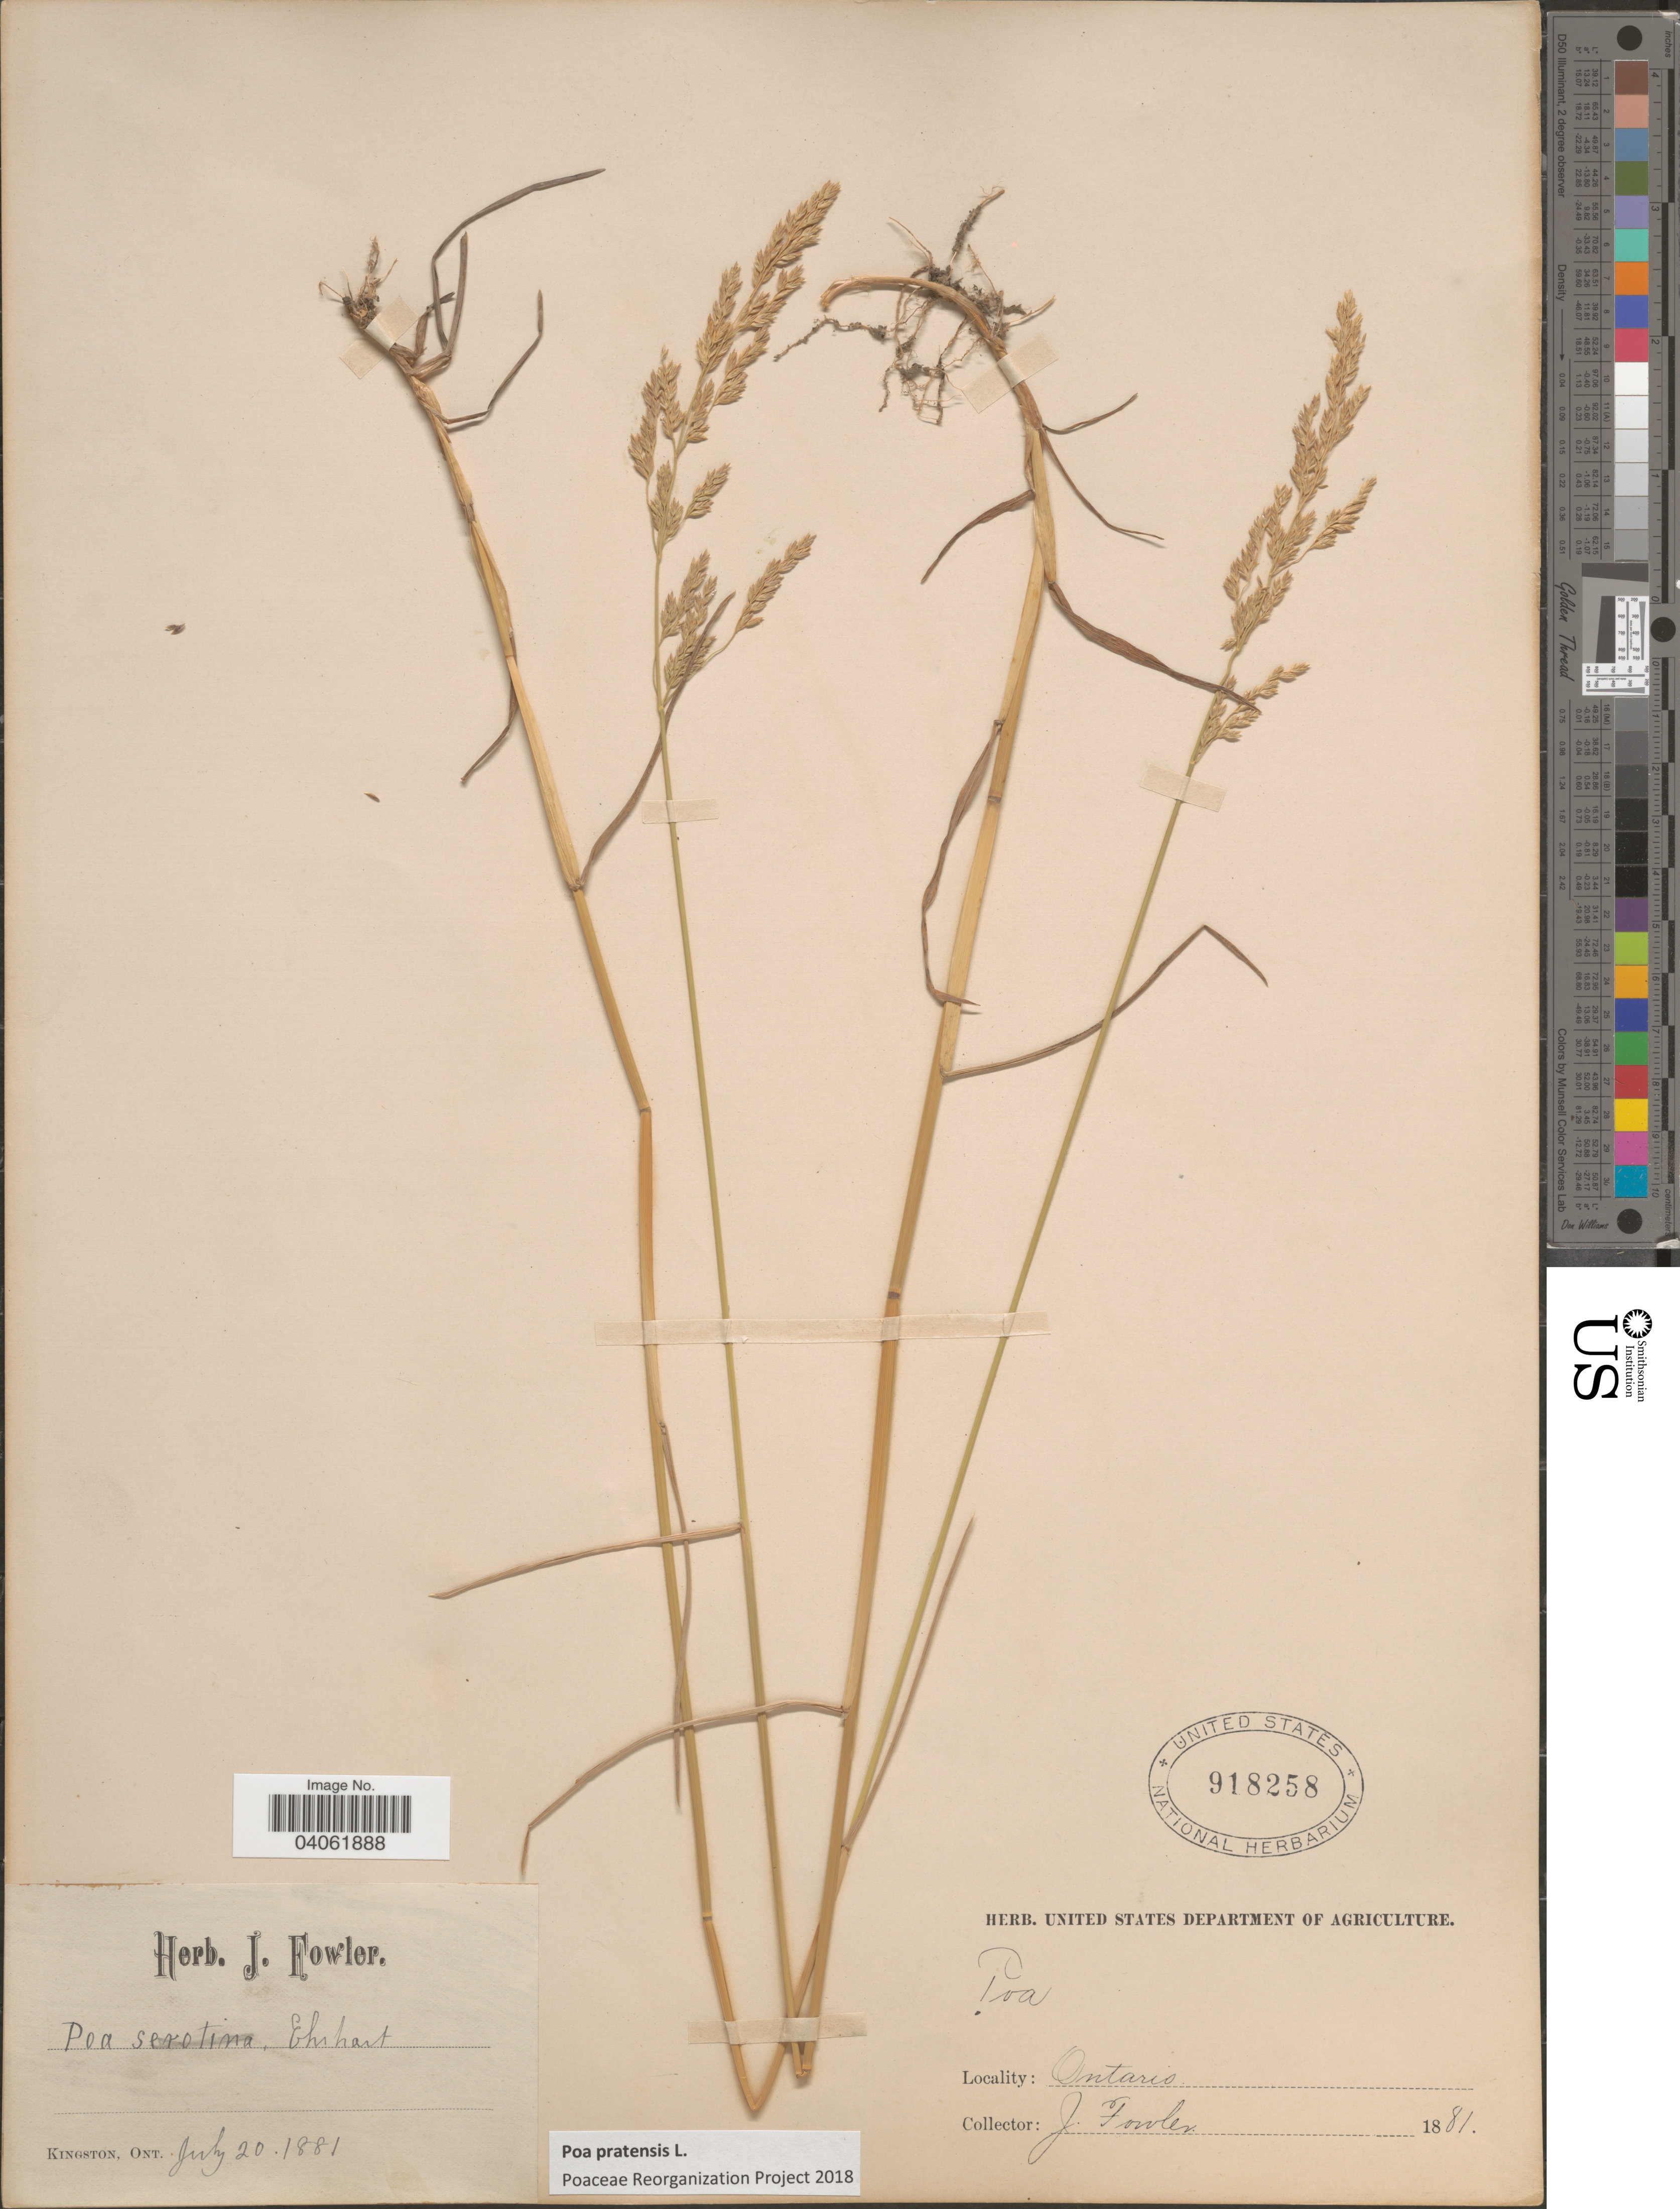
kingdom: Plantae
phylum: Tracheophyta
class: Liliopsida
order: Poales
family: Poaceae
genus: Poa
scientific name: Poa pratensis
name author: L.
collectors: J. Fowler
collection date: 1881-07-20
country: Canada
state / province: Ontario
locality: Kingston.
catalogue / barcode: US 918258